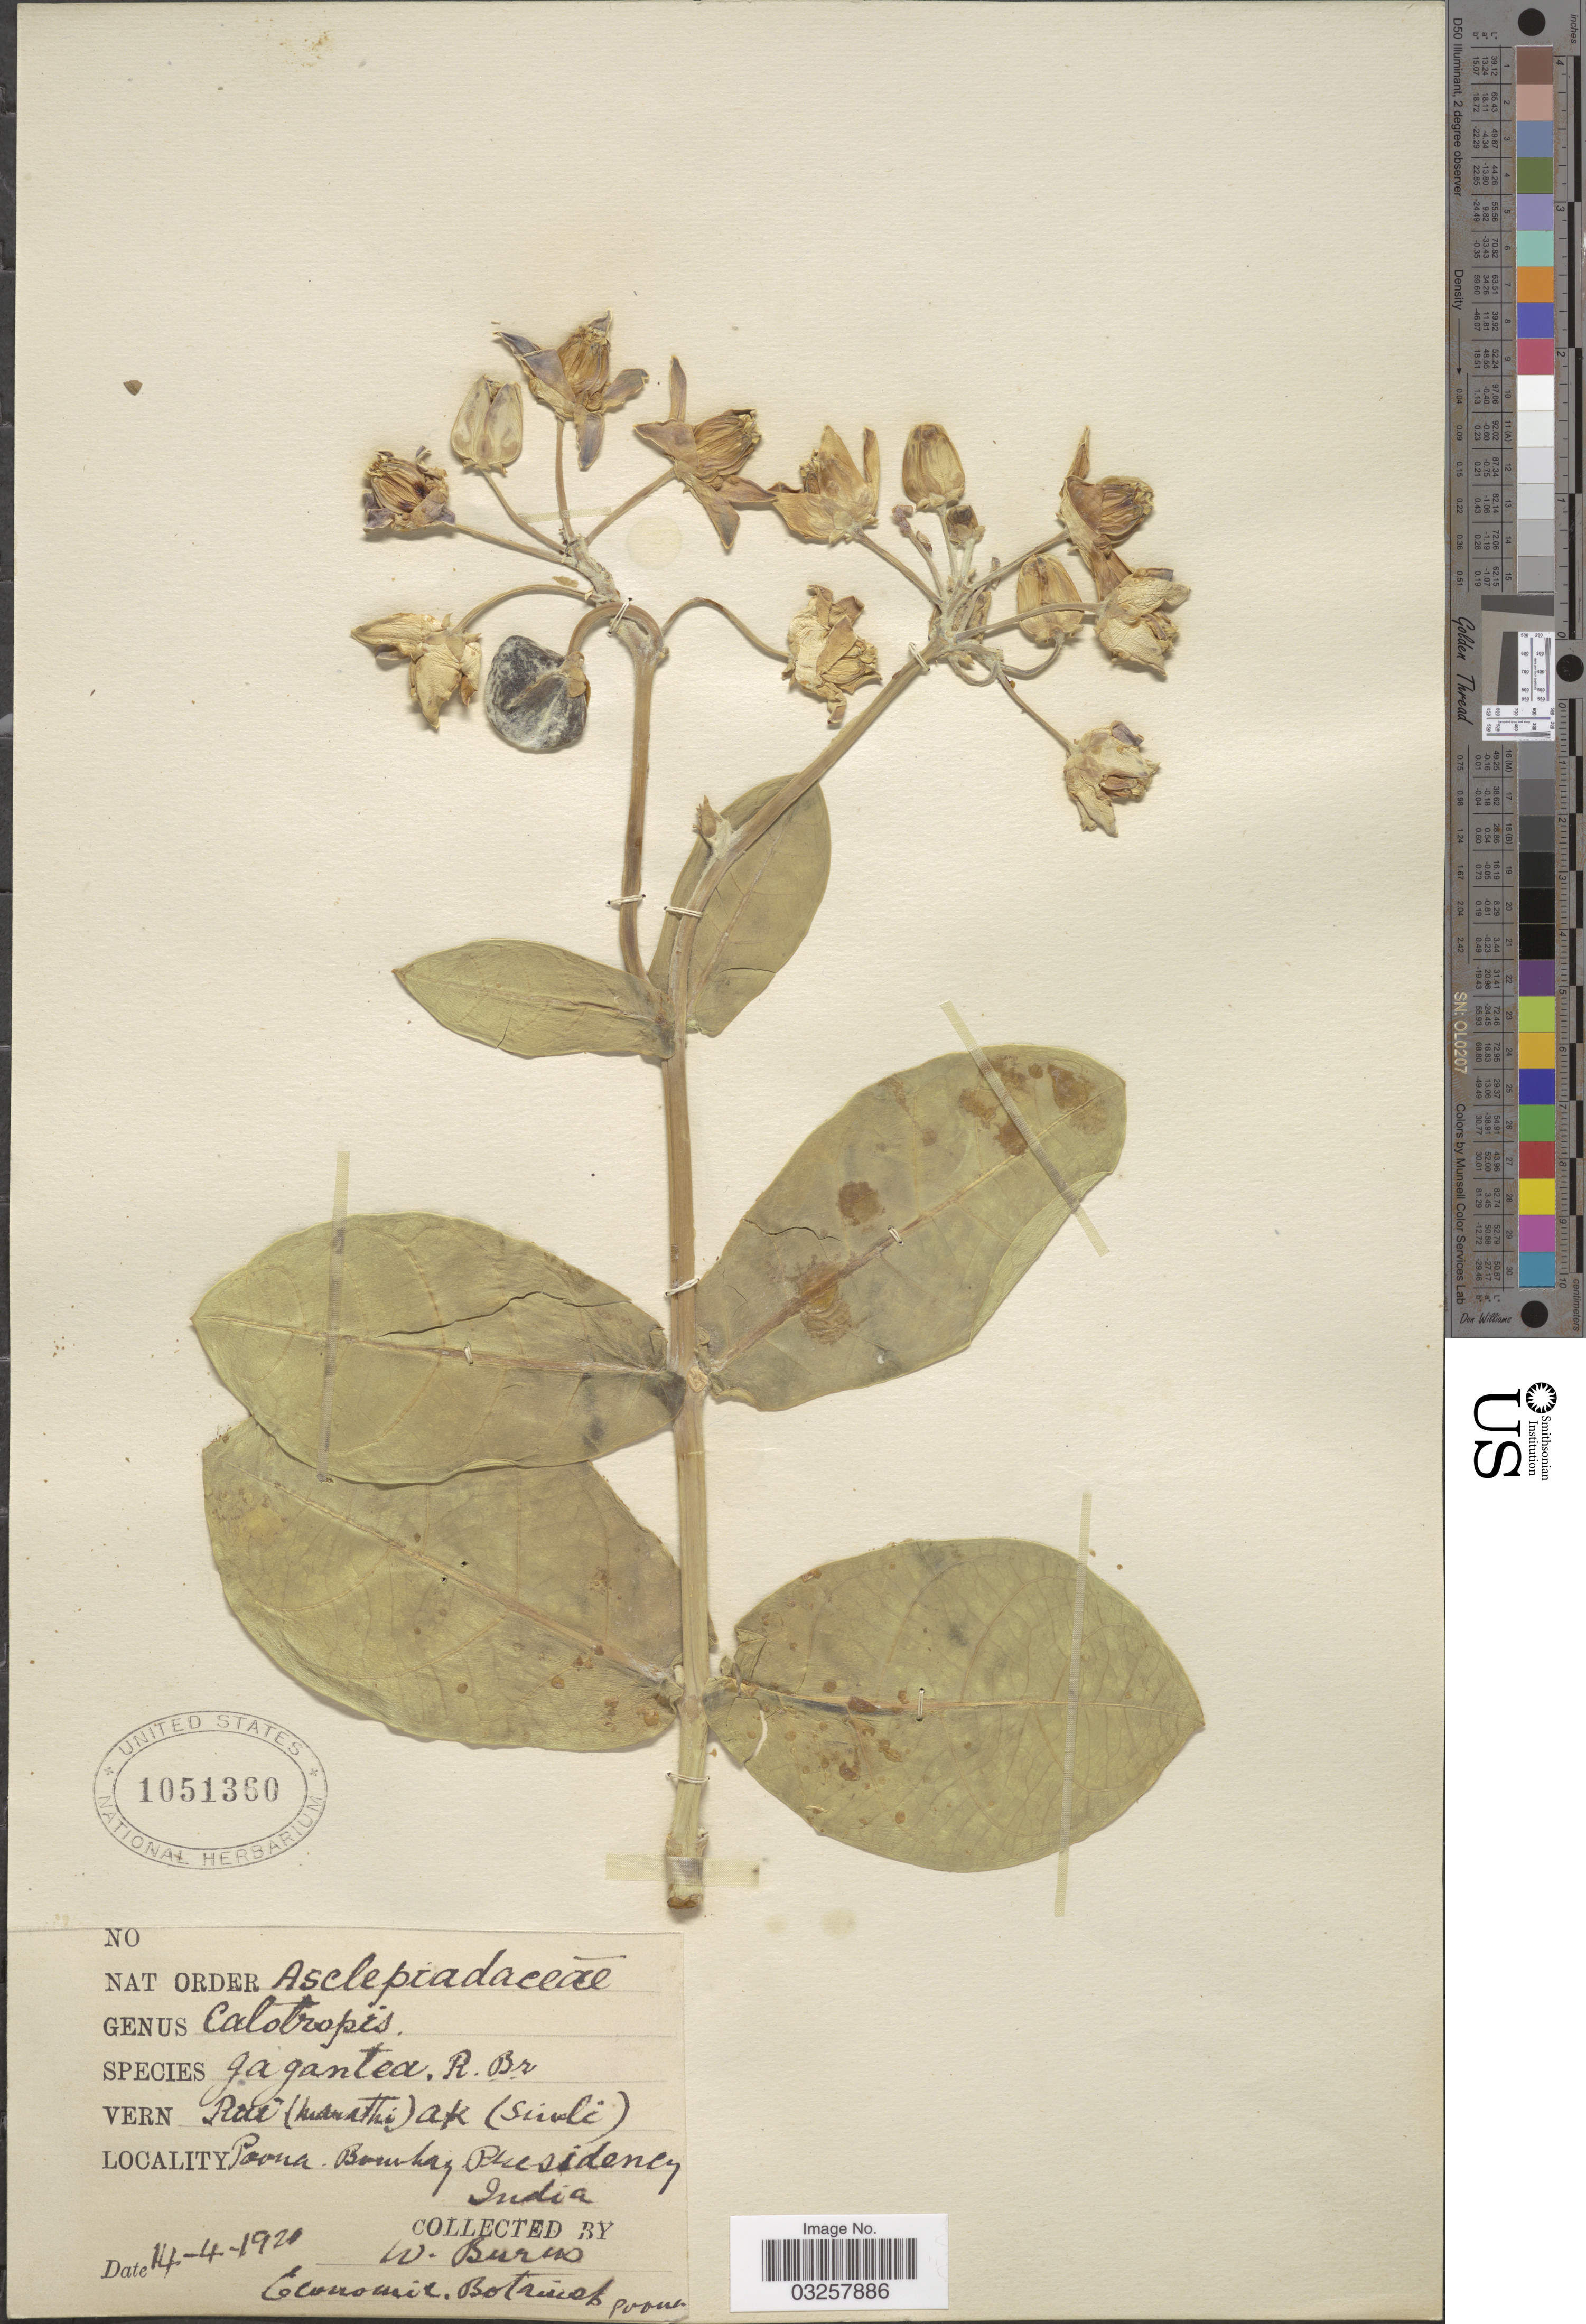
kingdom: Plantae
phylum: Tracheophyta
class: Magnoliopsida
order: Gentianales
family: Apocynaceae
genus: Calotropis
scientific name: Calotropis gigantea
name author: (L.) W.T. Aiton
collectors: W. Burns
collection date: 1920-04-14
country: India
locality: Paona. Bombay Presidency.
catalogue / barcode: US 1051360